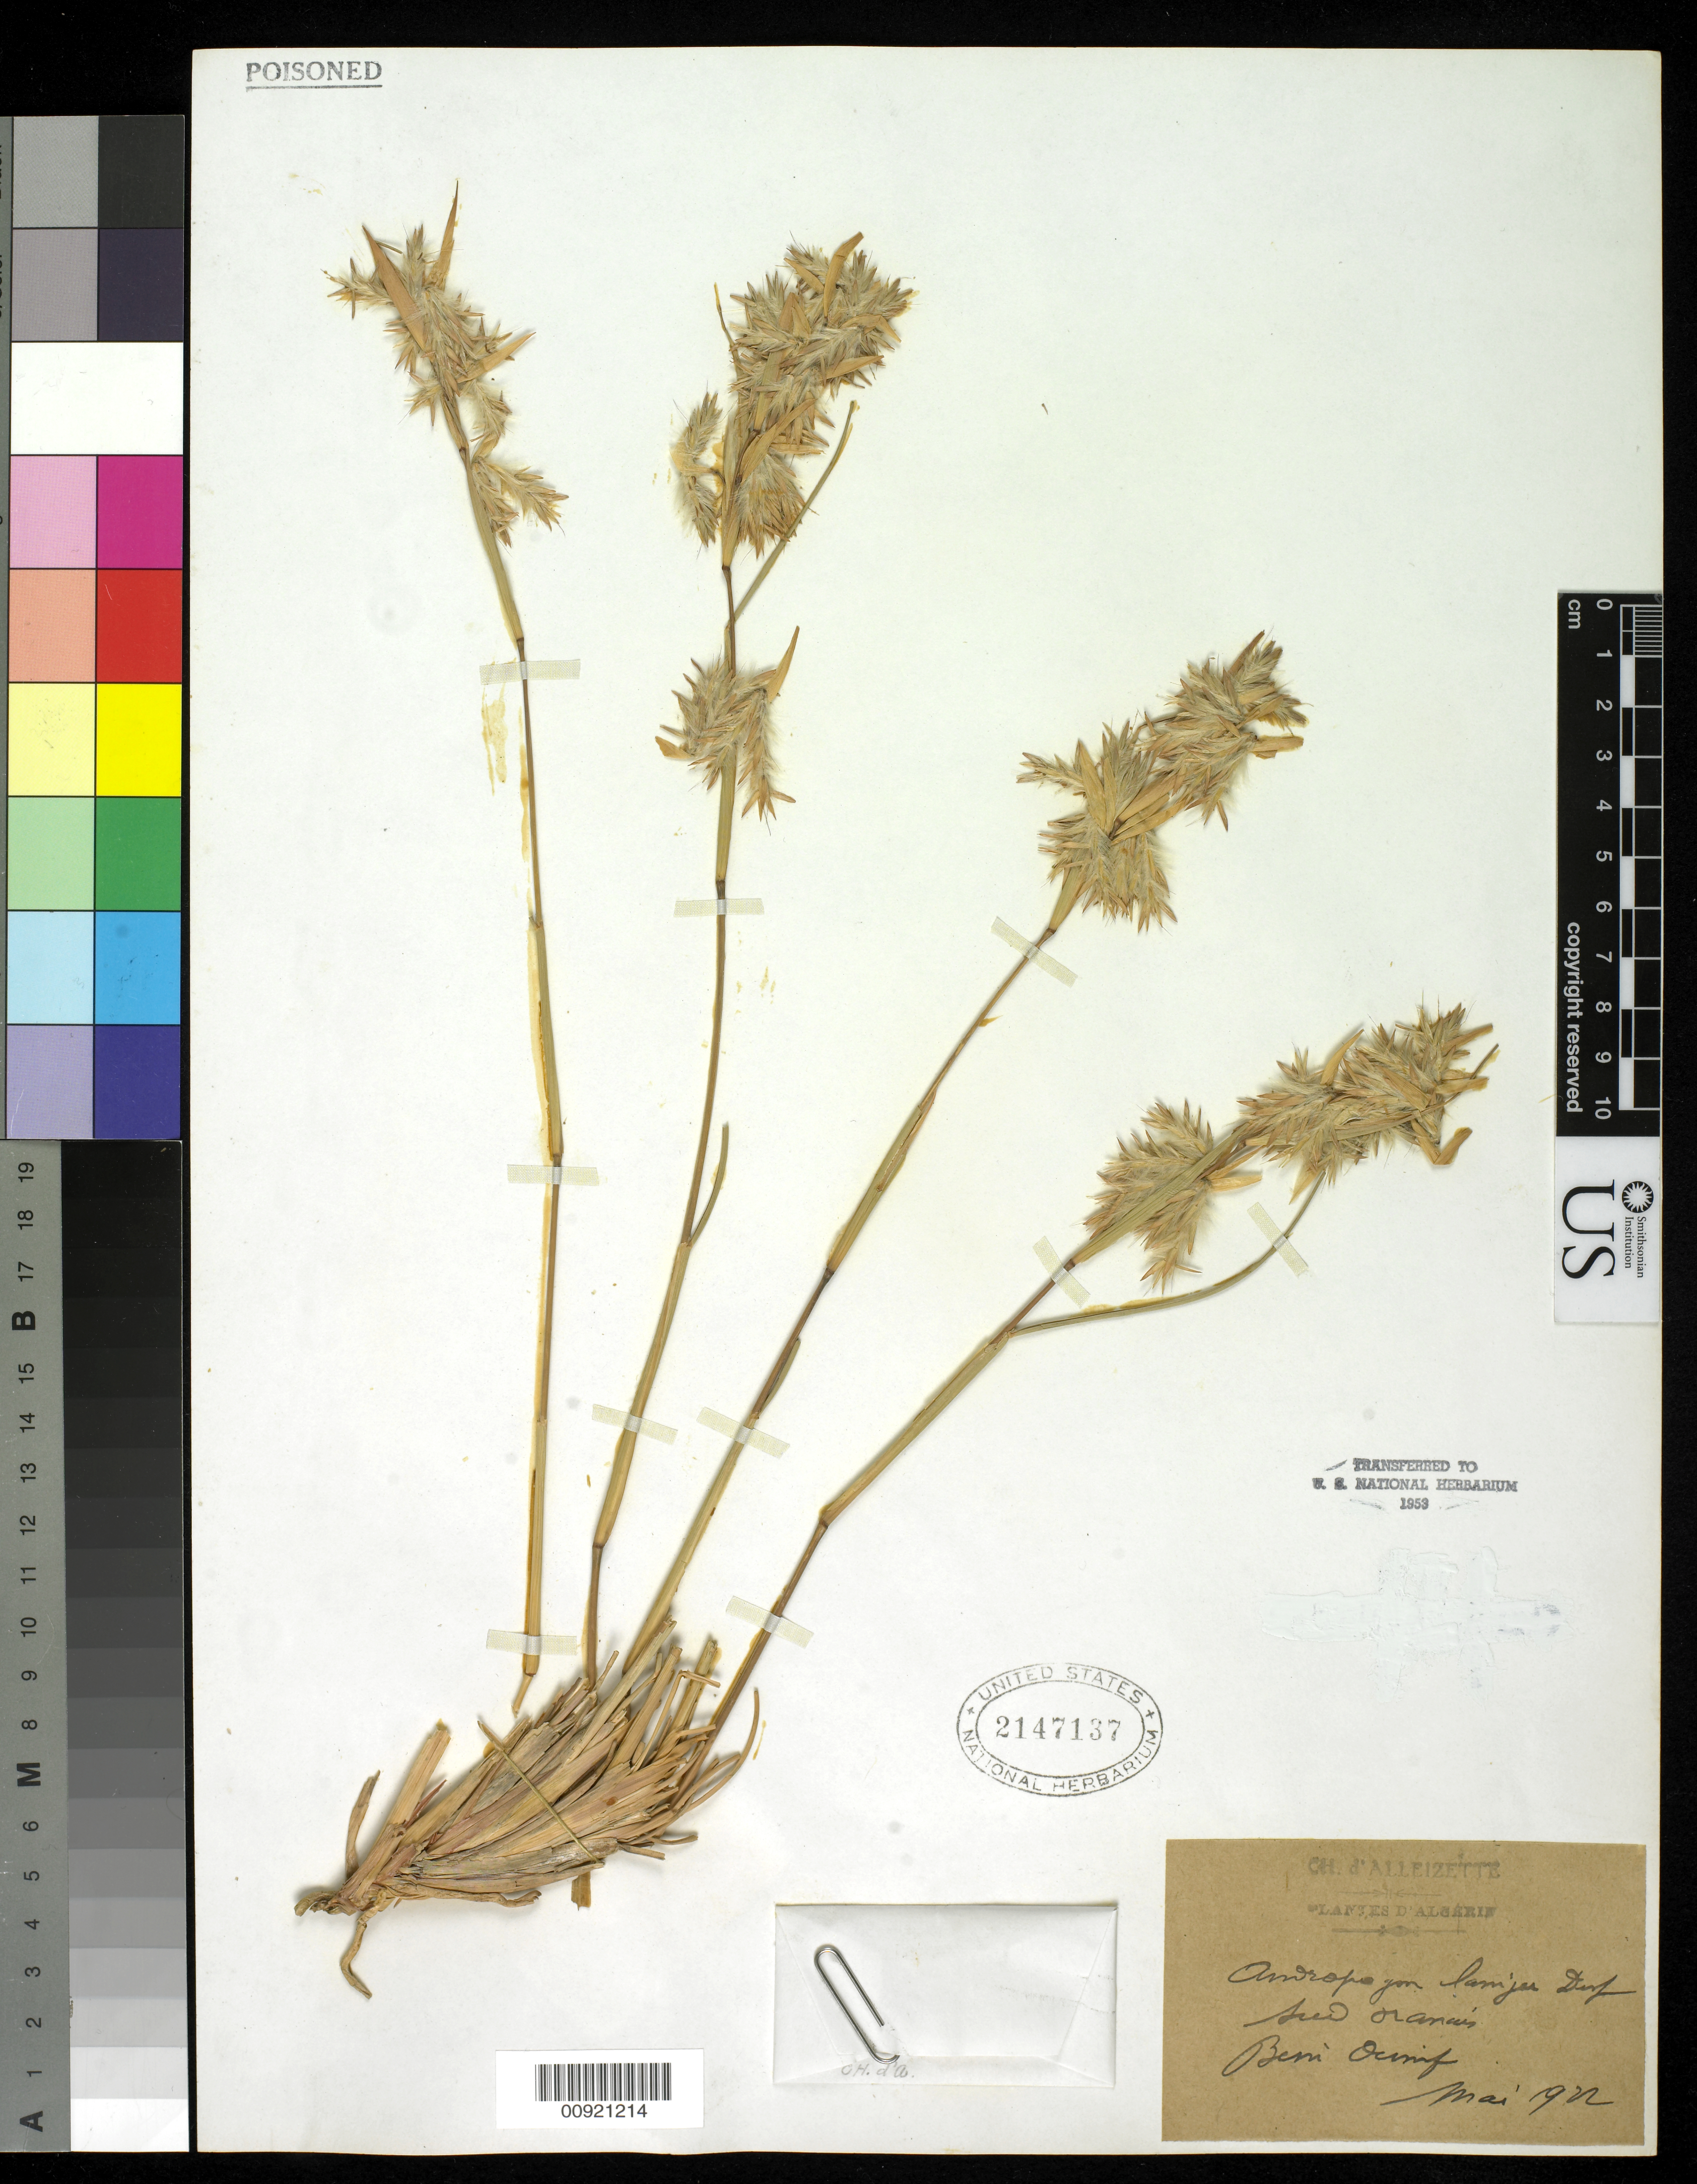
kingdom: Plantae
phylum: Tracheophyta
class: Liliopsida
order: Poales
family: Poaceae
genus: Cymbopogon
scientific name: Cymbopogon schoenanthus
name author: (L.) Spreng.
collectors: D'alleizette, CH.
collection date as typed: May 1922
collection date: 1922-05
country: Algeria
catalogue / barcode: US 2147137